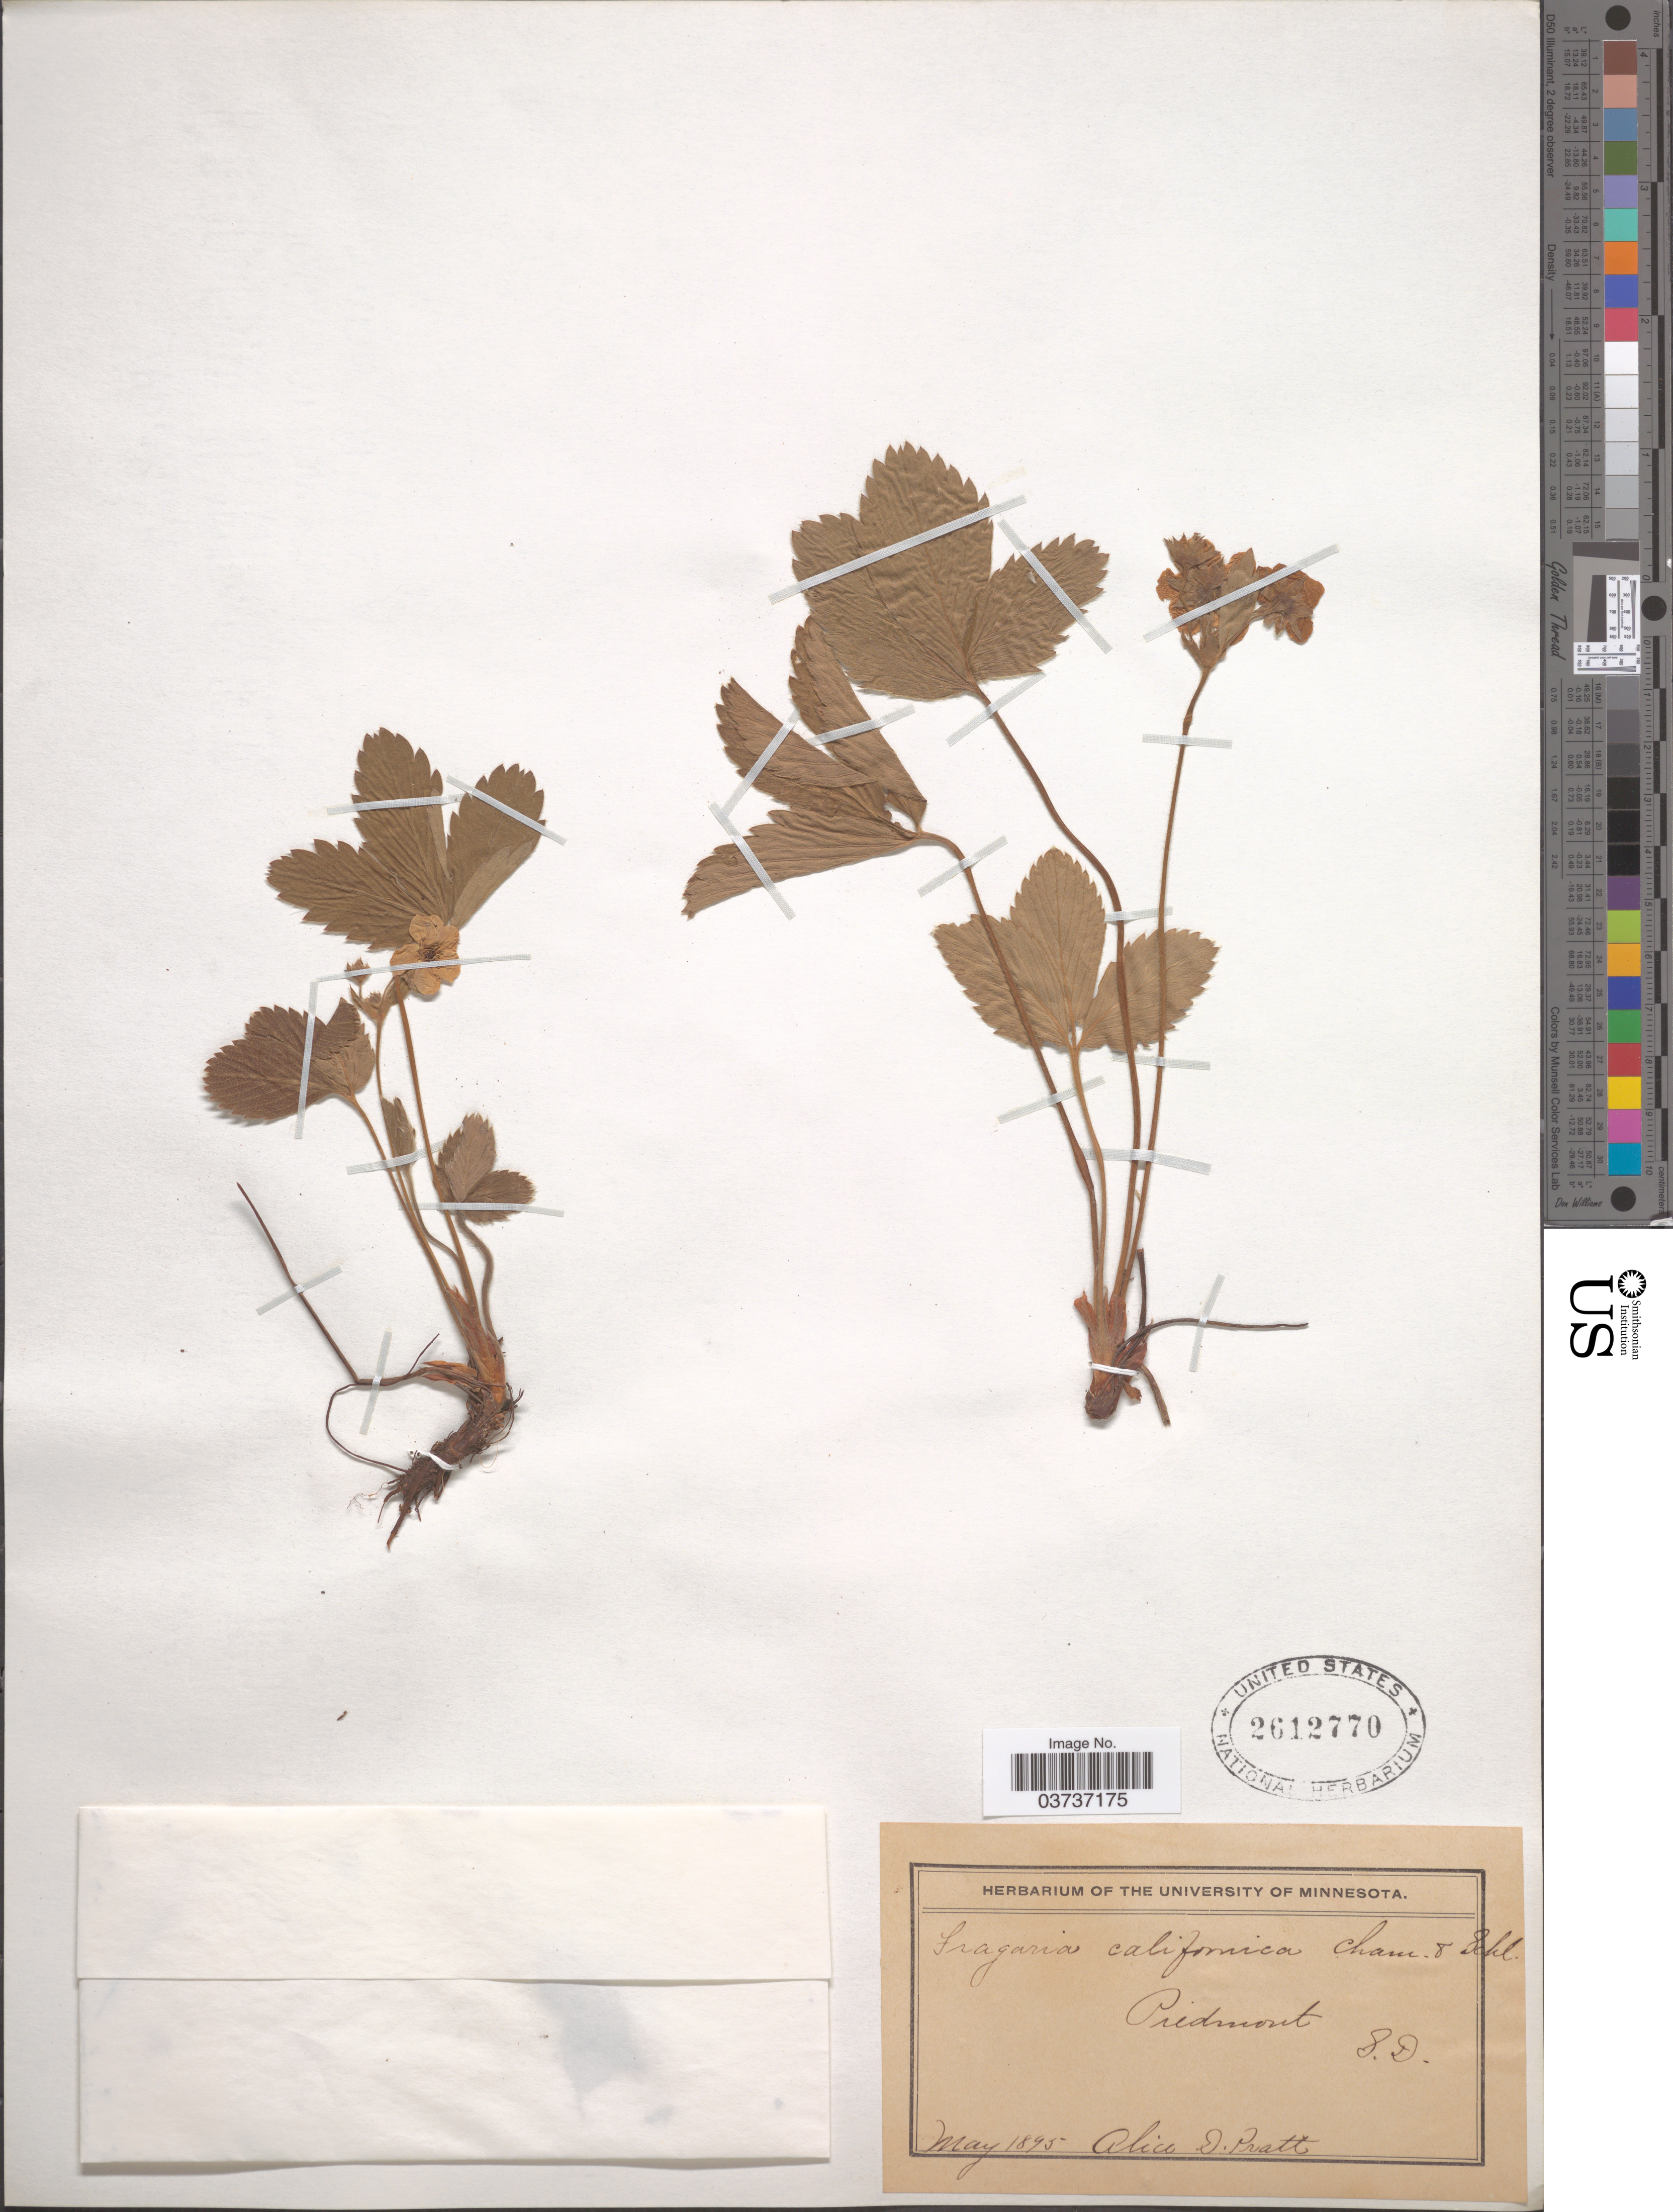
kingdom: Plantae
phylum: Tracheophyta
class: Magnoliopsida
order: Rosales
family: Rosaceae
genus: Fragaria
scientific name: Fragaria californica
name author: Cham. & Schltdl.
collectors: A. Pratt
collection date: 1895-05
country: United States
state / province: South Dakota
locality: Piedmont.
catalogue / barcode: US 2612770